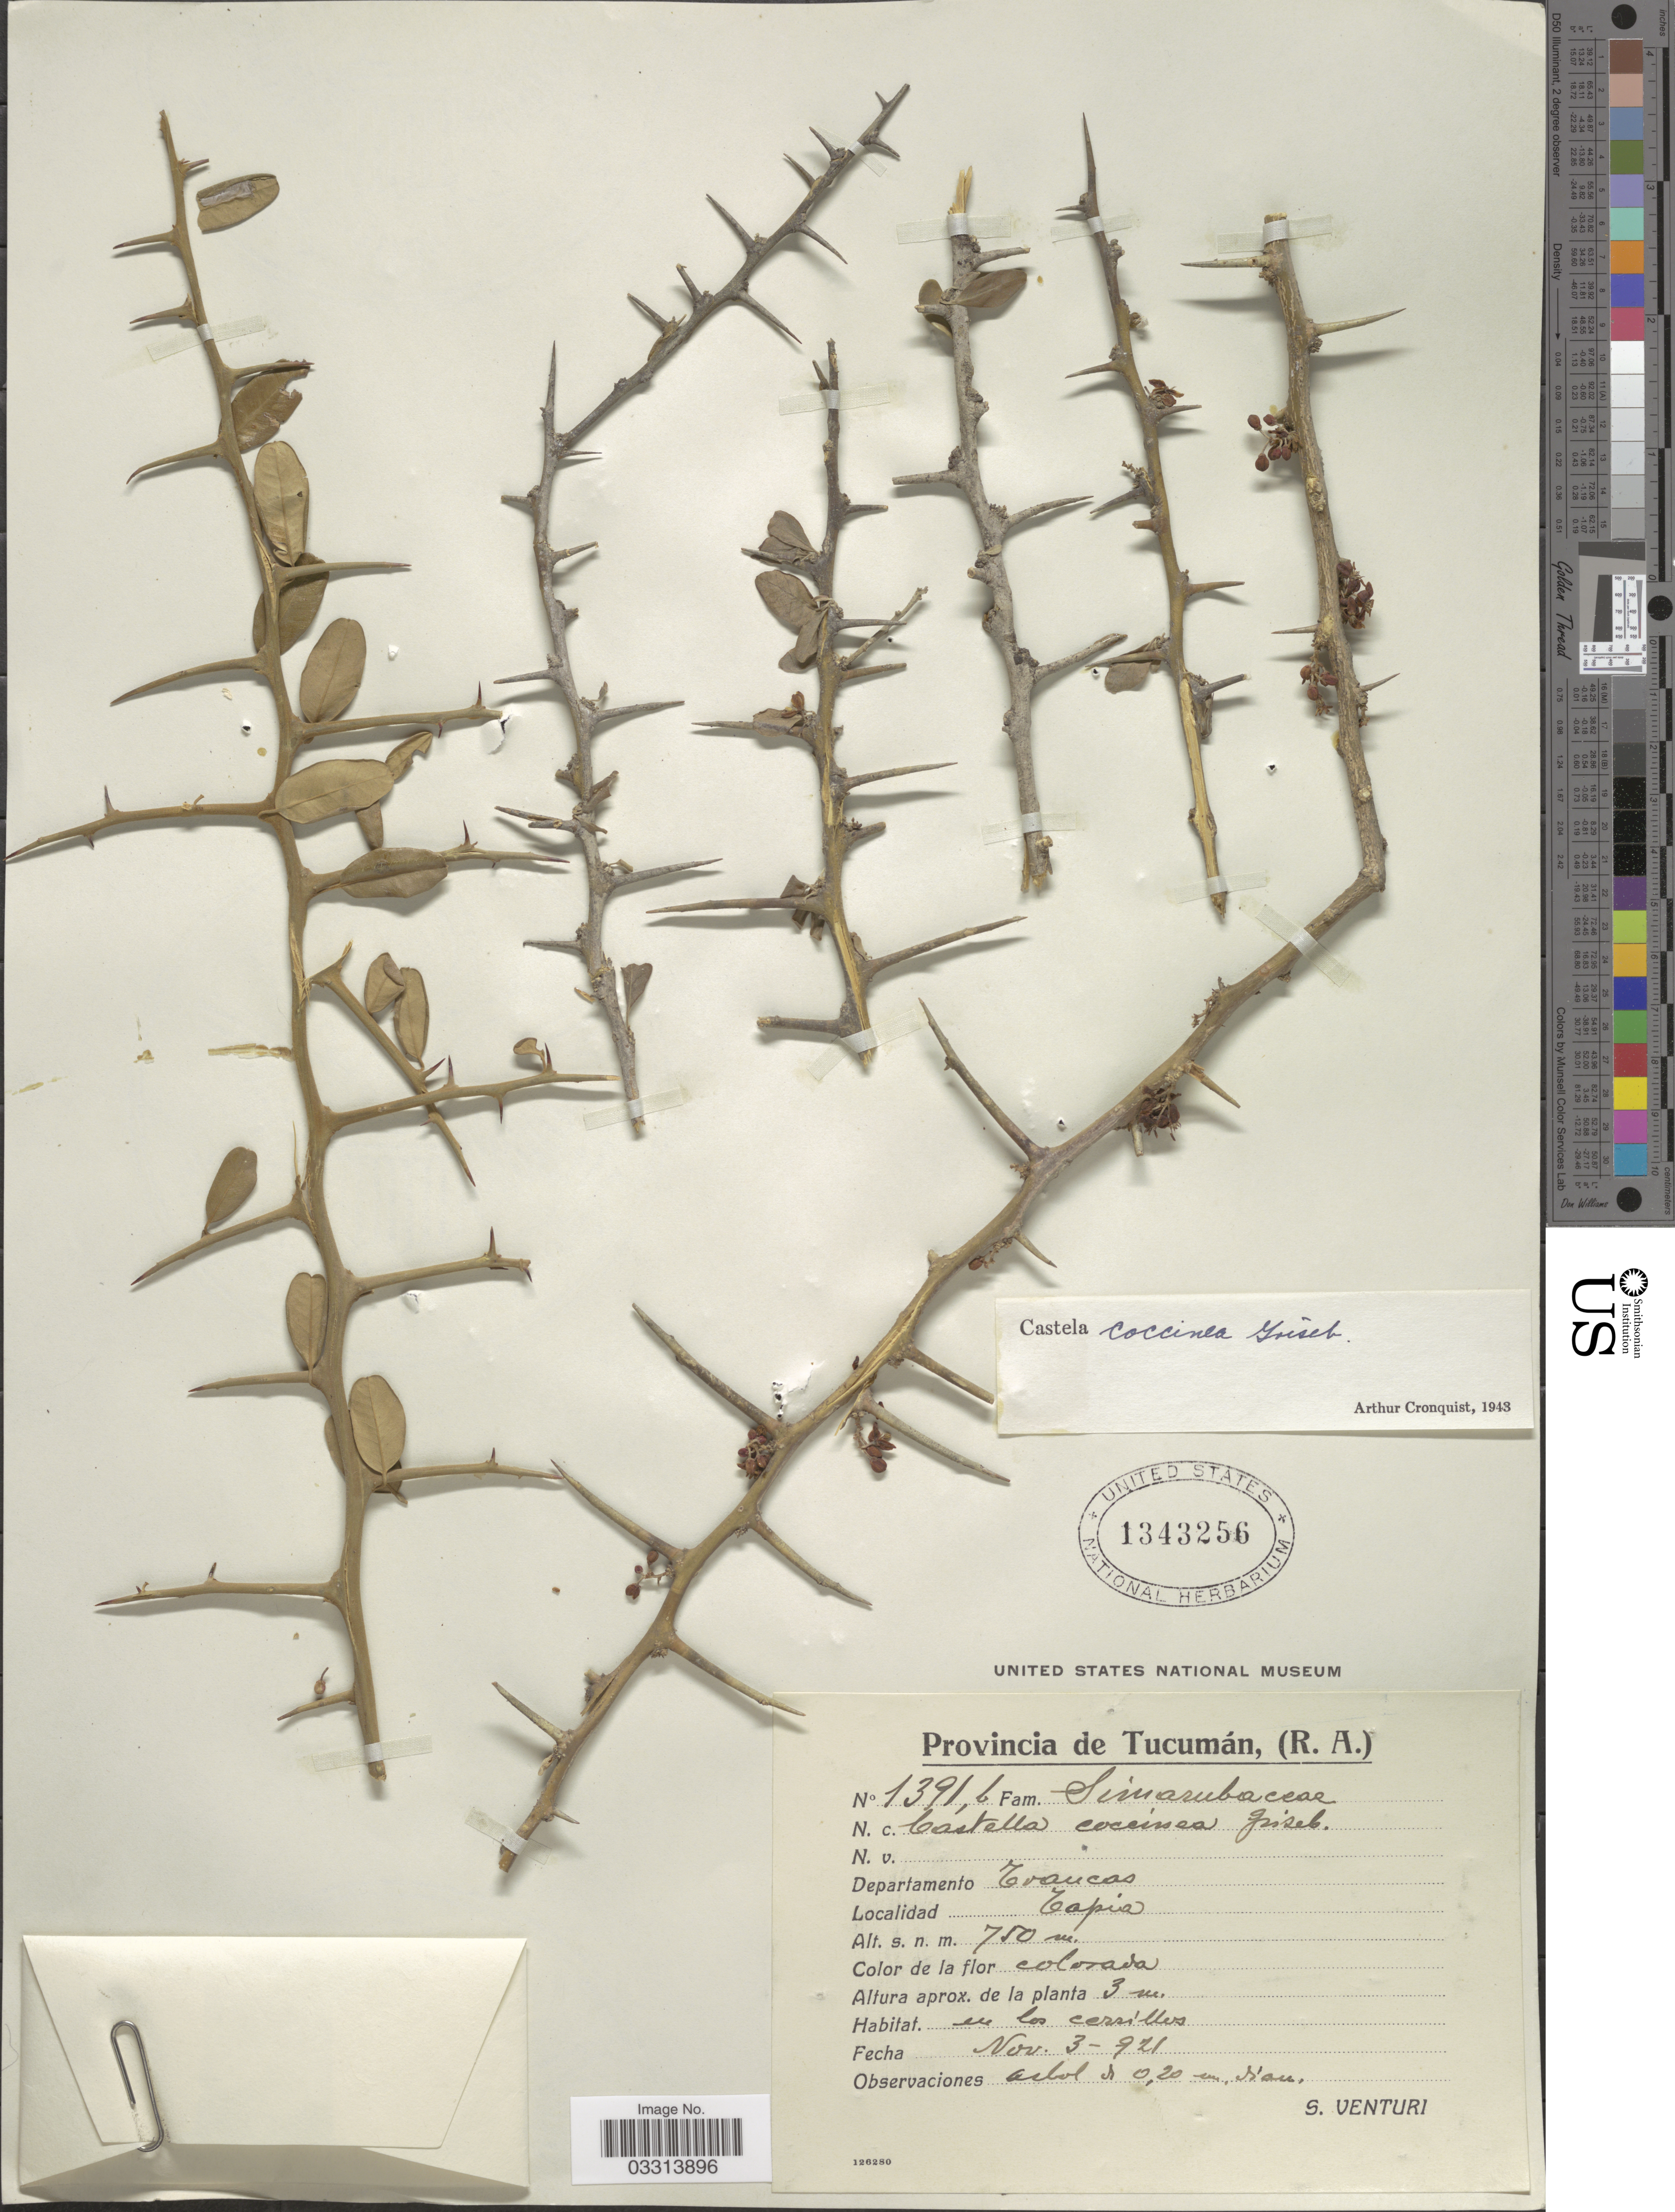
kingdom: Plantae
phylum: Tracheophyta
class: Magnoliopsida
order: Sapindales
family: Simaroubaceae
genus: Castela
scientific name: Castela coccinea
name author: Griseb.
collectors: S. Venturi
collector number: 1391b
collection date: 1921-11-03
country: Argentina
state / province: Tucuman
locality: Departamento Trancas. Tapia.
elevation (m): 750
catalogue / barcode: US 1343256